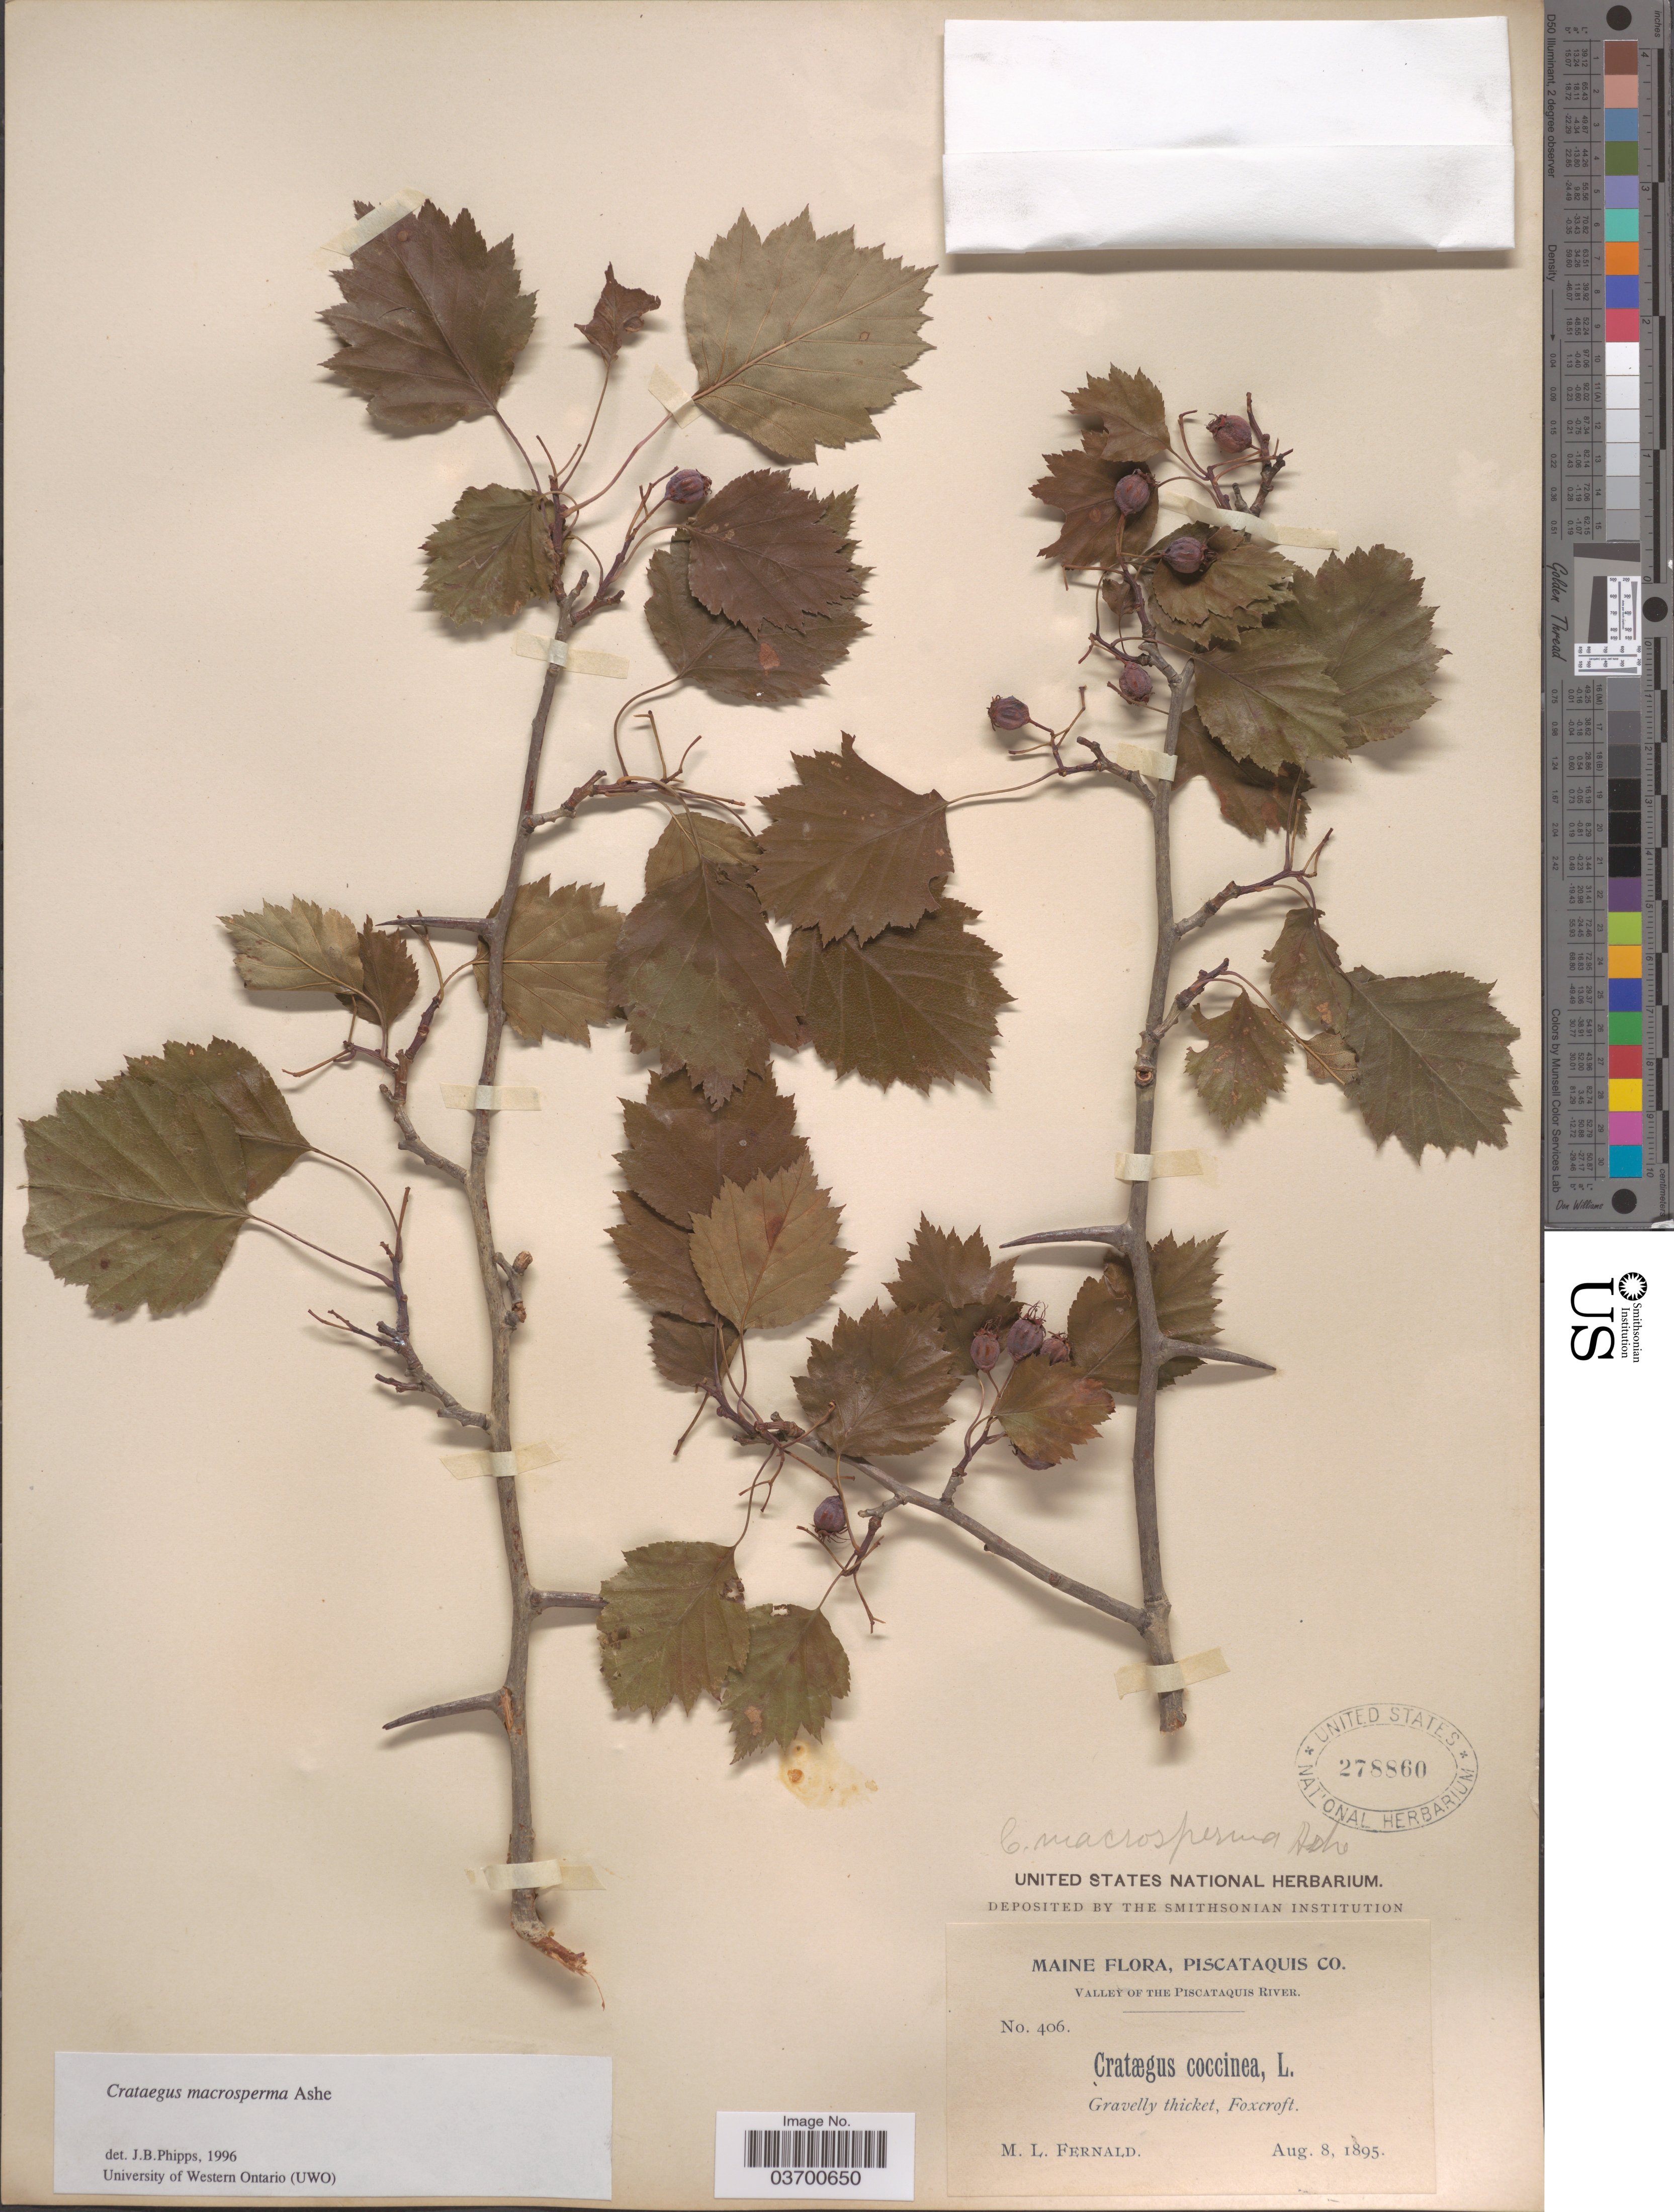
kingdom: Plantae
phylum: Tracheophyta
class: Magnoliopsida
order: Rosales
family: Rosaceae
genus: Crataegus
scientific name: Crataegus macrosperma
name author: Ashe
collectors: M. L. Fernald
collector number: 406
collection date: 1895-08-08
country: United States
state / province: Maine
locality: Piscataquis Co. Valley of the Piscataquis River. Gravelly thicket, Foxcroft.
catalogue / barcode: US 278860